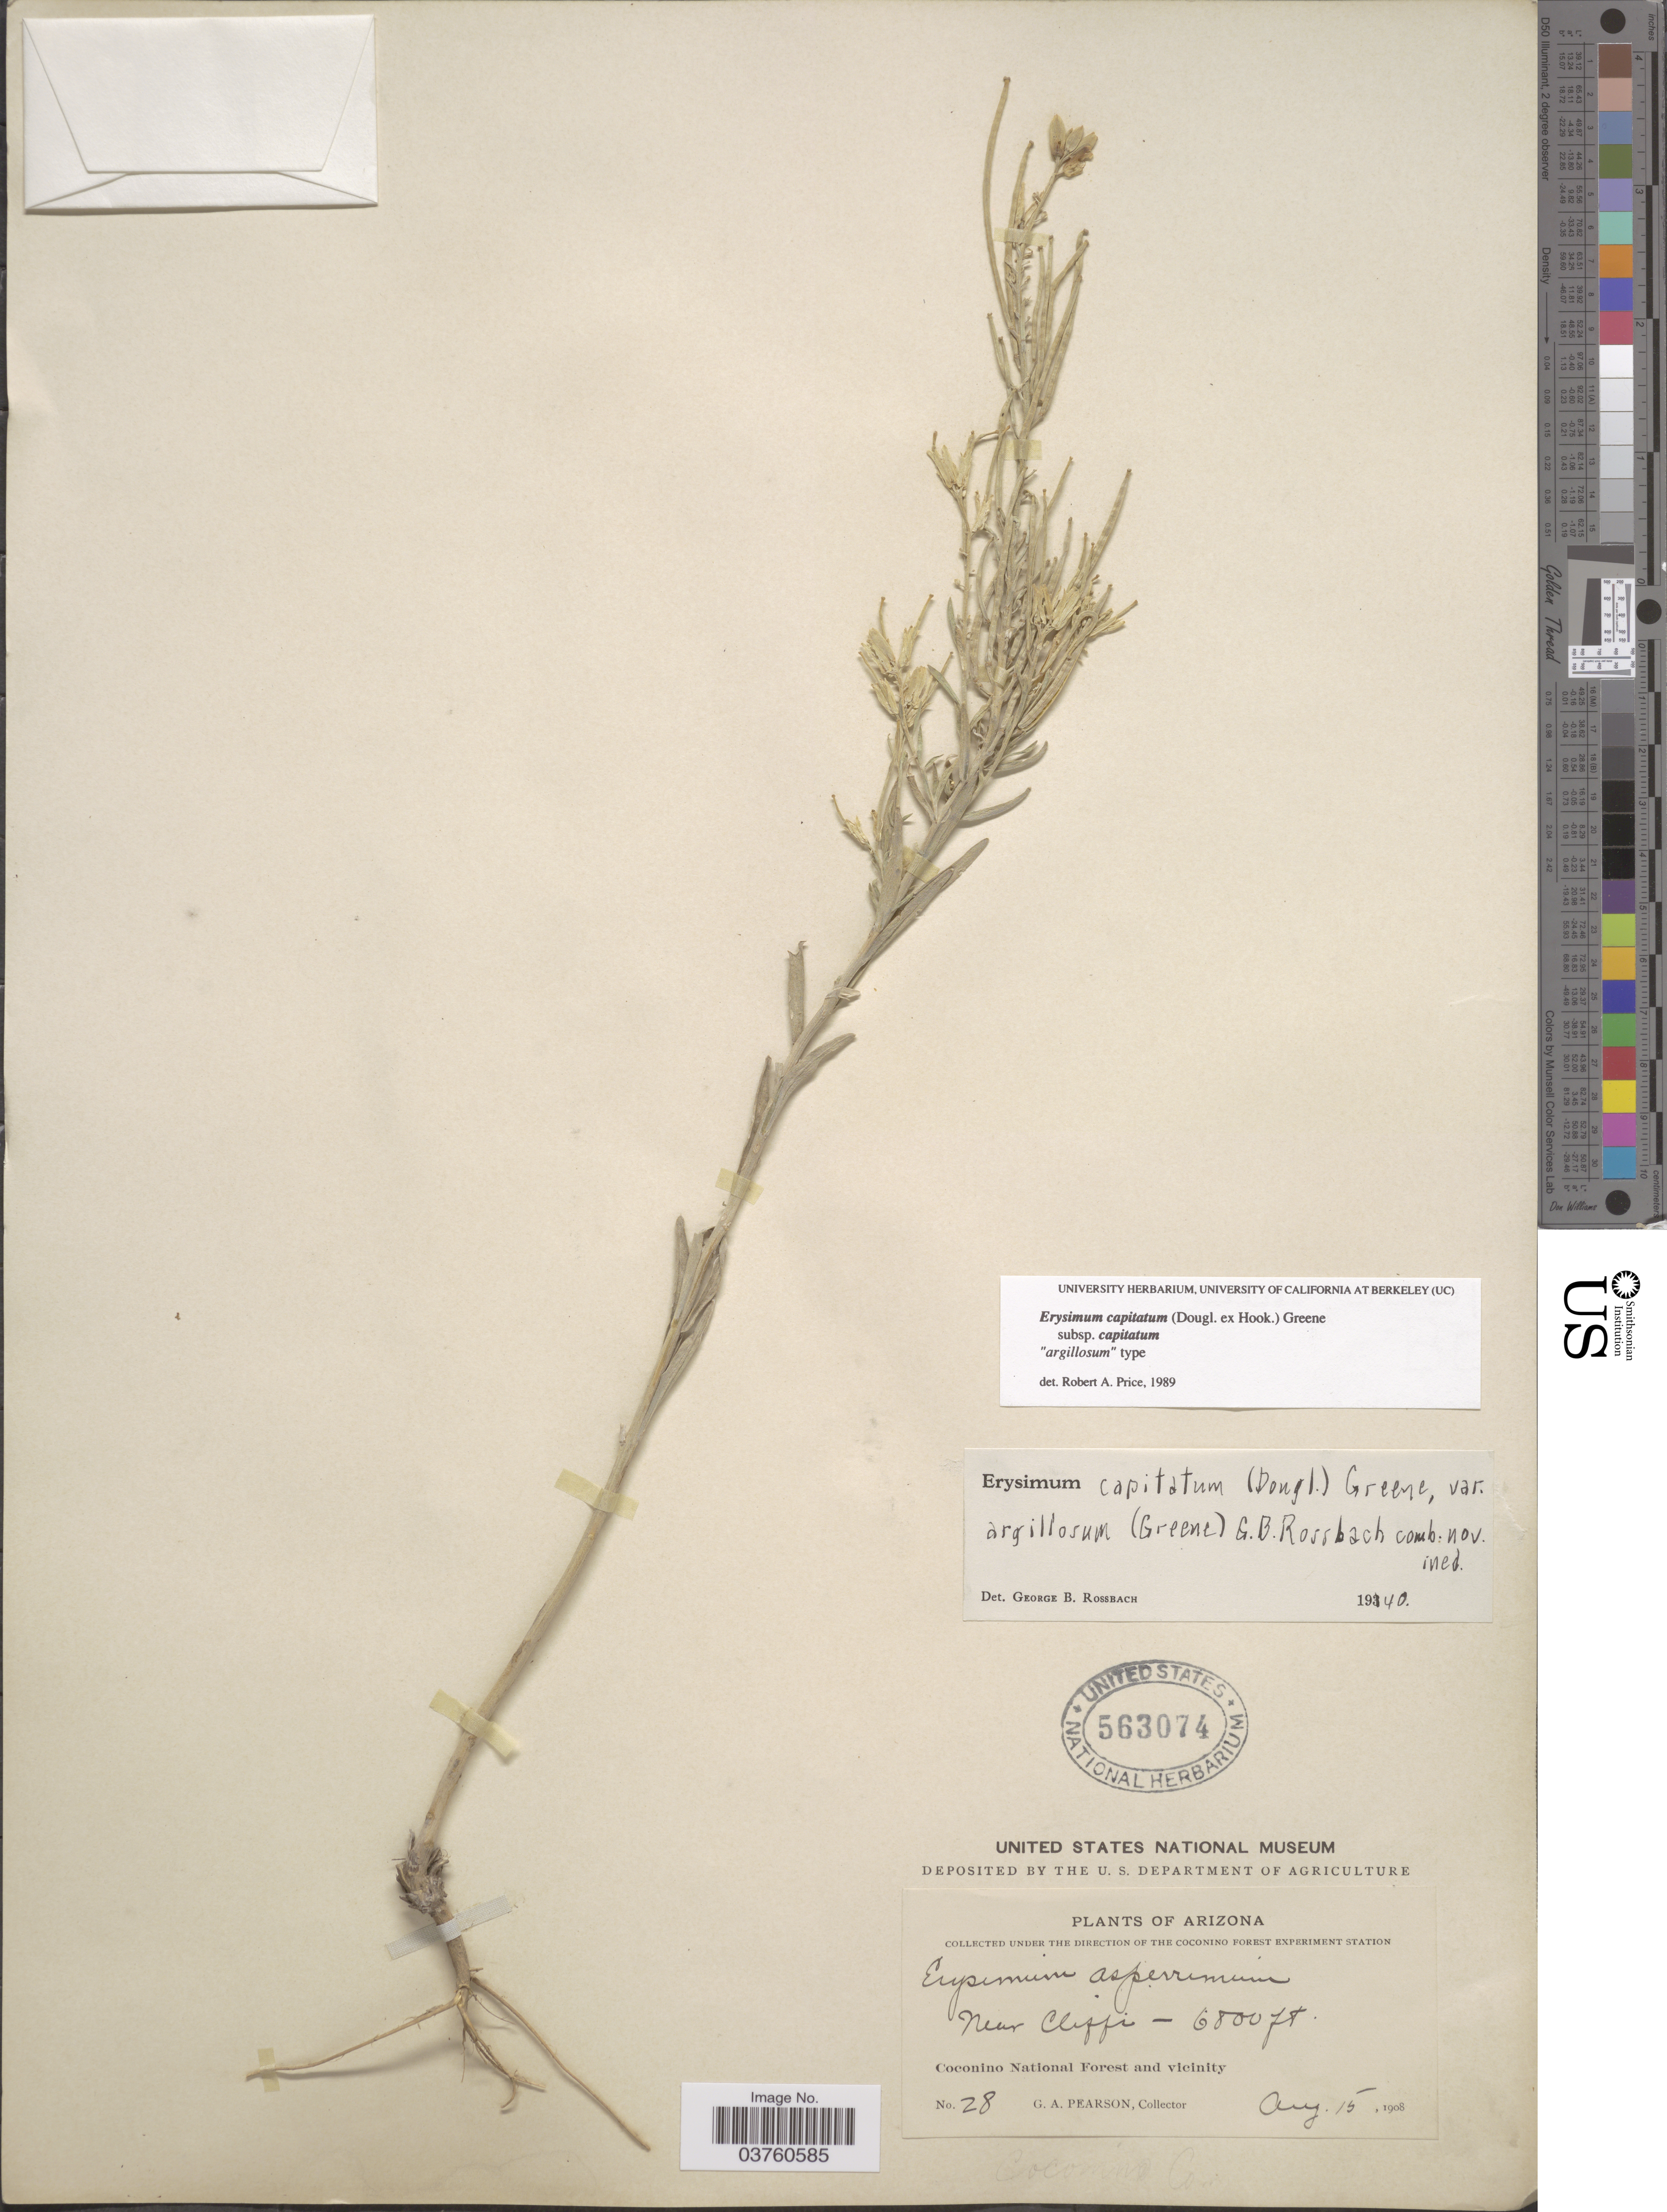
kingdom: Plantae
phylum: Tracheophyta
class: Magnoliopsida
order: Brassicales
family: Brassicaceae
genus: Erysimum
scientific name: Erysimum capitatum subsp. capitatum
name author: (Douglas ex Hook.) Greene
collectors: G. Pearson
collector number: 28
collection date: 1908-08-15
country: United States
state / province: Arizona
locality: Near Cliffs. Coconino National Forest and vicinity. Coconino Co.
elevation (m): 2073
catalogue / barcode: US 563074